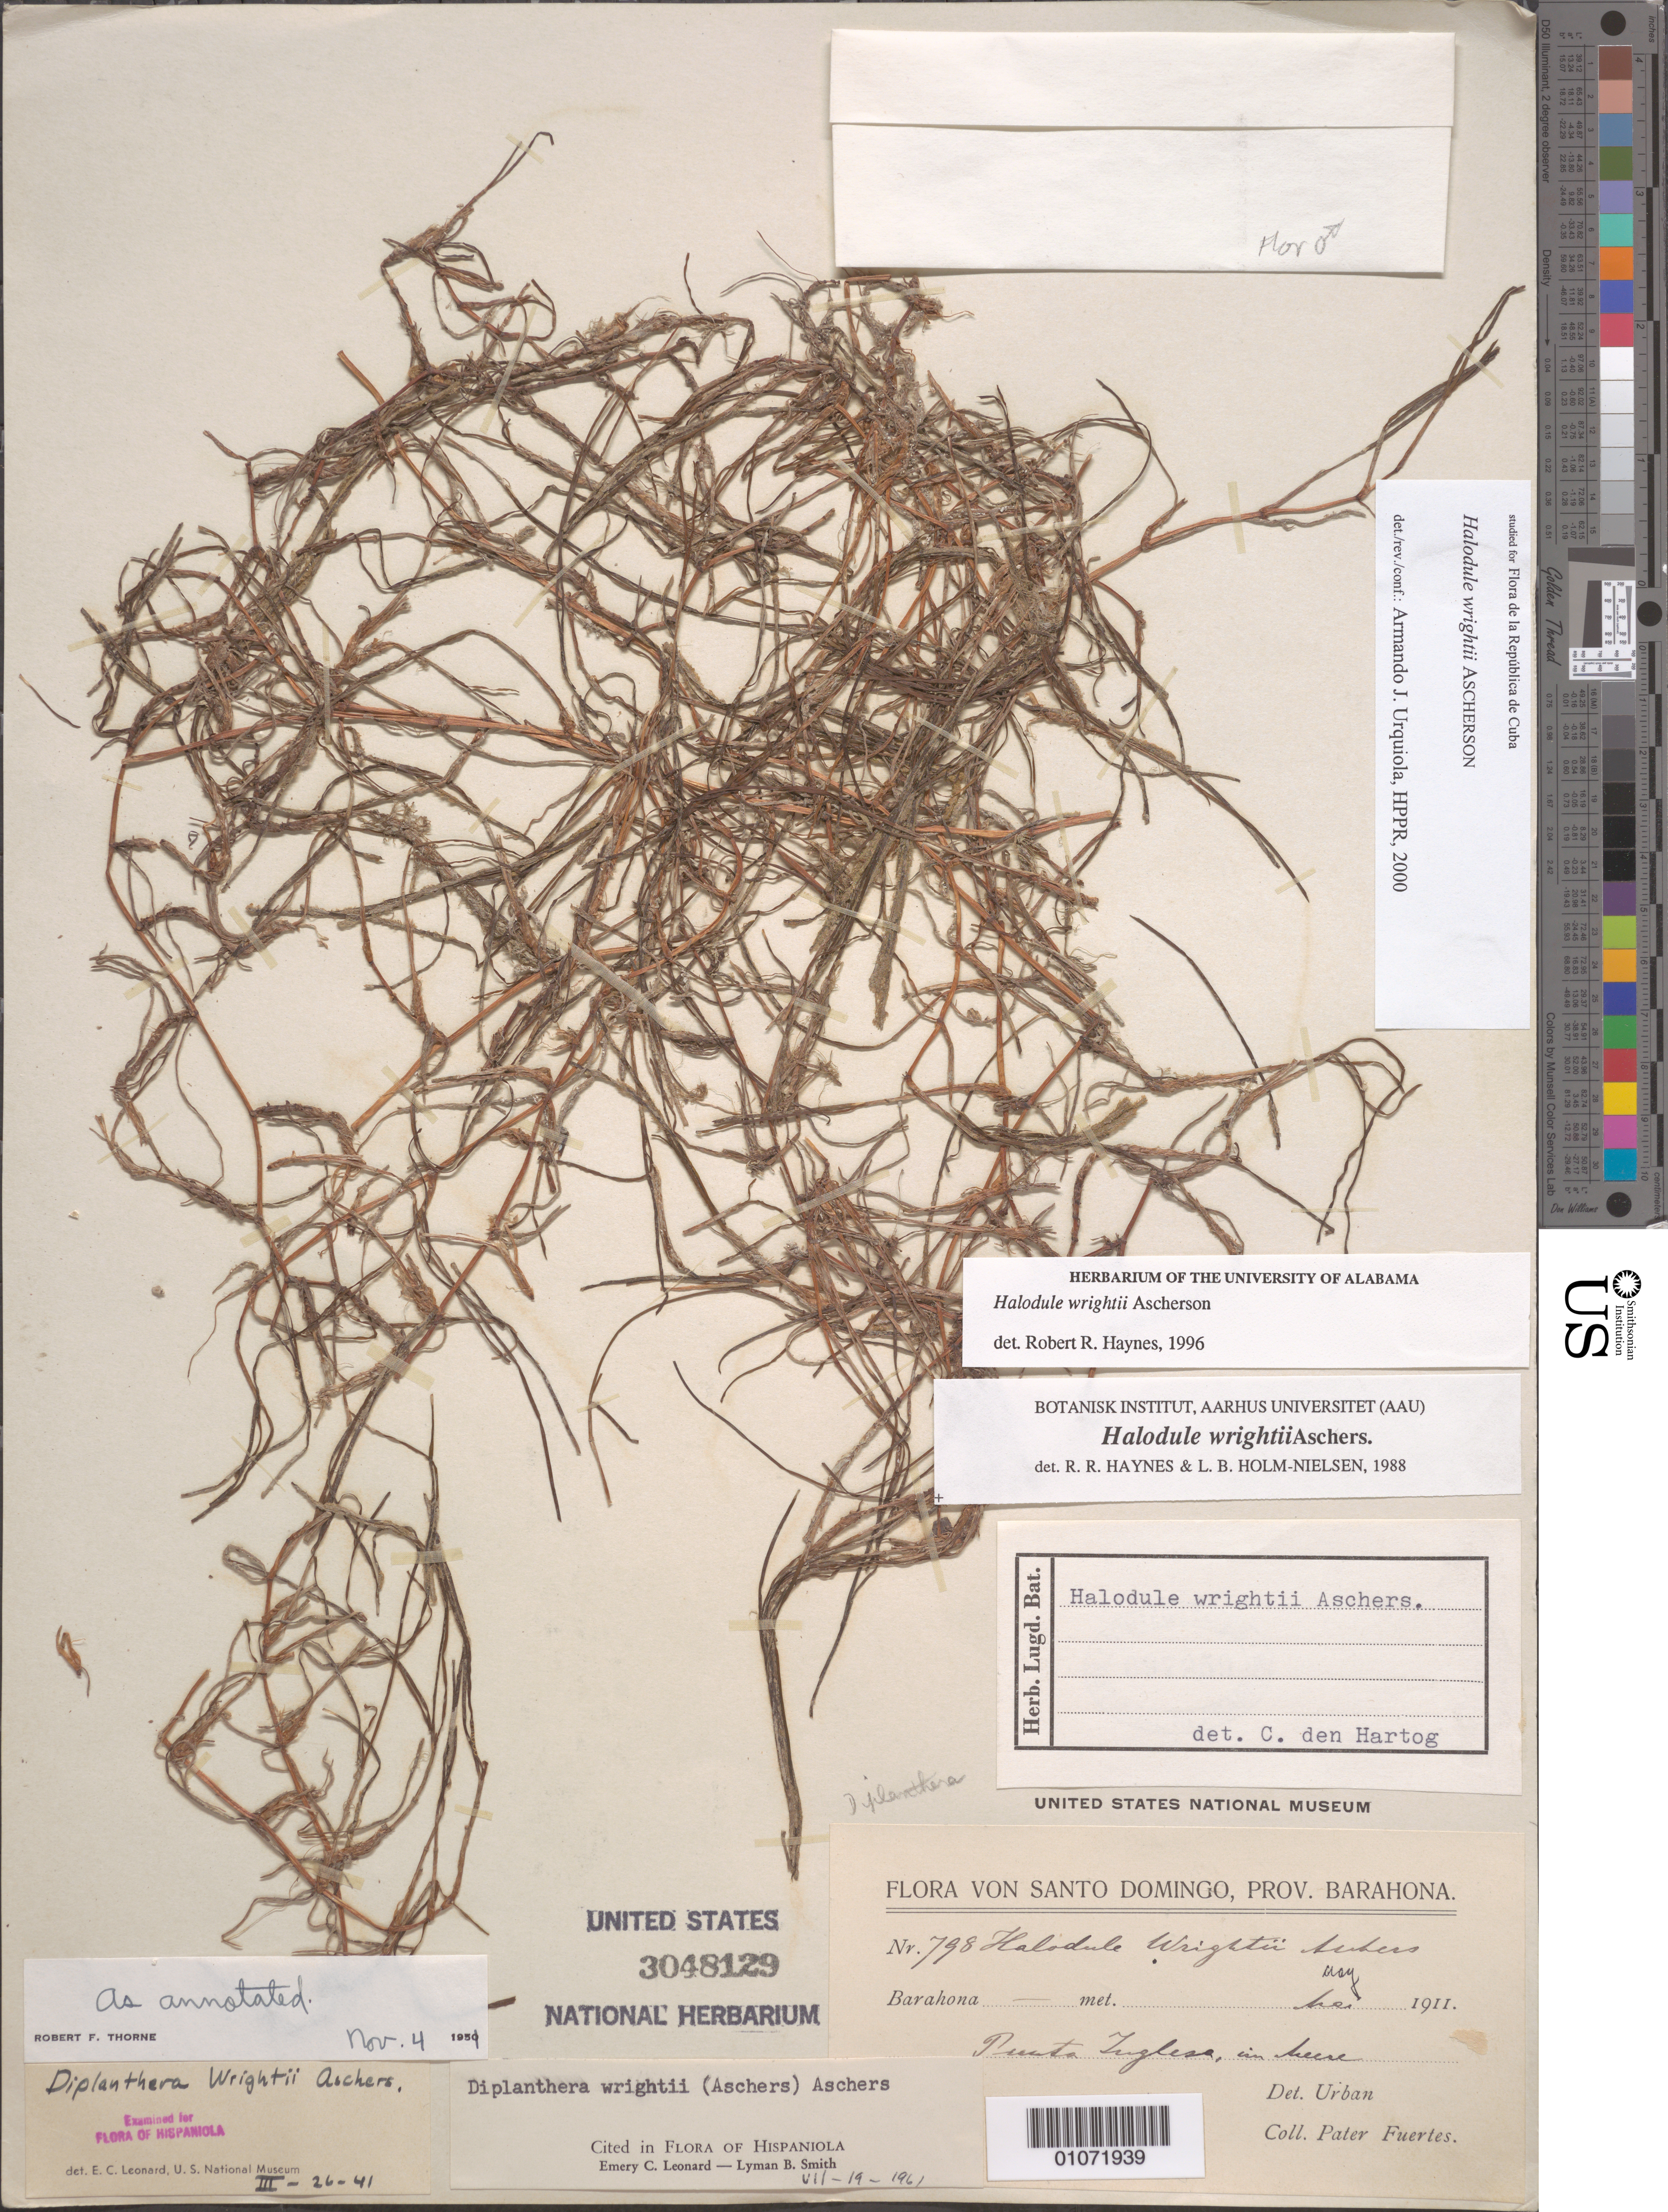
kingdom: Plantae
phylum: Tracheophyta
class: Liliopsida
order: Alismatales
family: Cymodoceaceae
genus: Halodule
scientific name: Halodule wrightii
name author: Asch.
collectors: P. Fuertes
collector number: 378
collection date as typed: May 1911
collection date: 1911-05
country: Dominican Republic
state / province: Santo Domingo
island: Hispaniola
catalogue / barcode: US 3048129